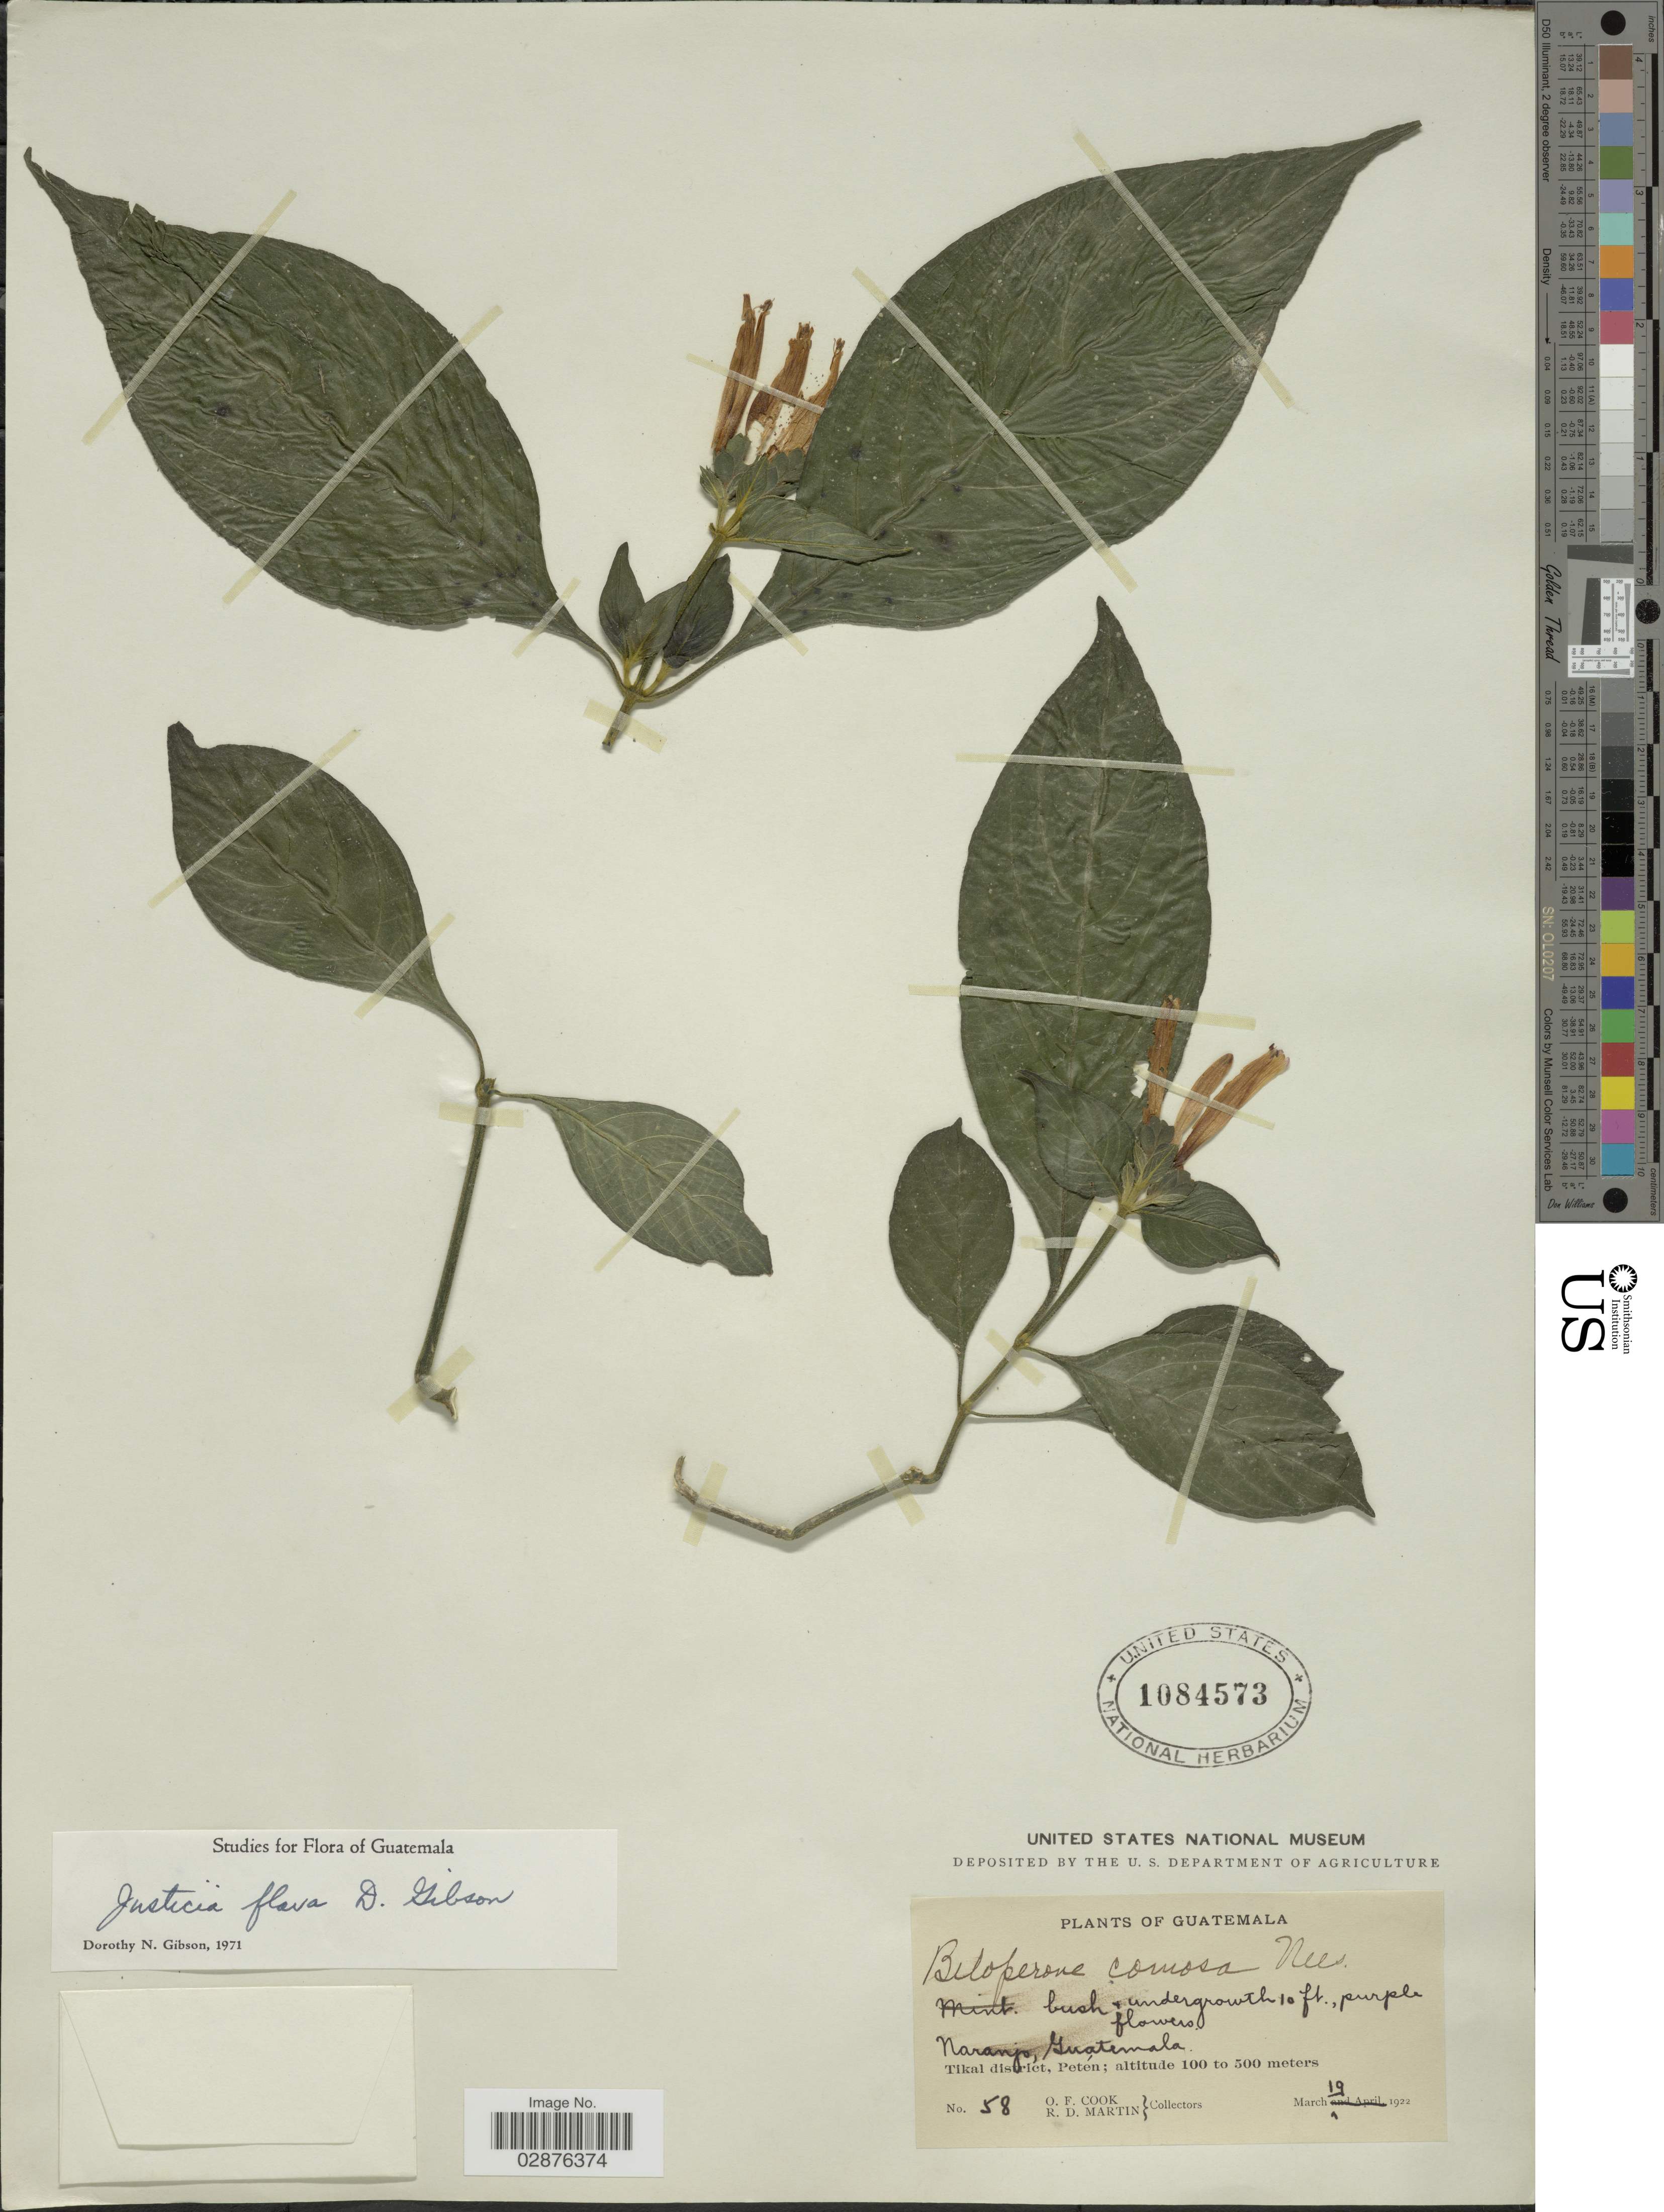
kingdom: Plantae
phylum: Tracheophyta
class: Magnoliopsida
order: Lamiales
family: Acanthaceae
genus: Justicia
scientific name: Justicia flava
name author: (Forssk.) Vahl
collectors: O. F. Cook & R. D. Martin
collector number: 58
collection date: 1922-03-19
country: Guatemala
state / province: El Petén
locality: Naranjo. Tikal district, Petén.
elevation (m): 100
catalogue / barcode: US 1084573